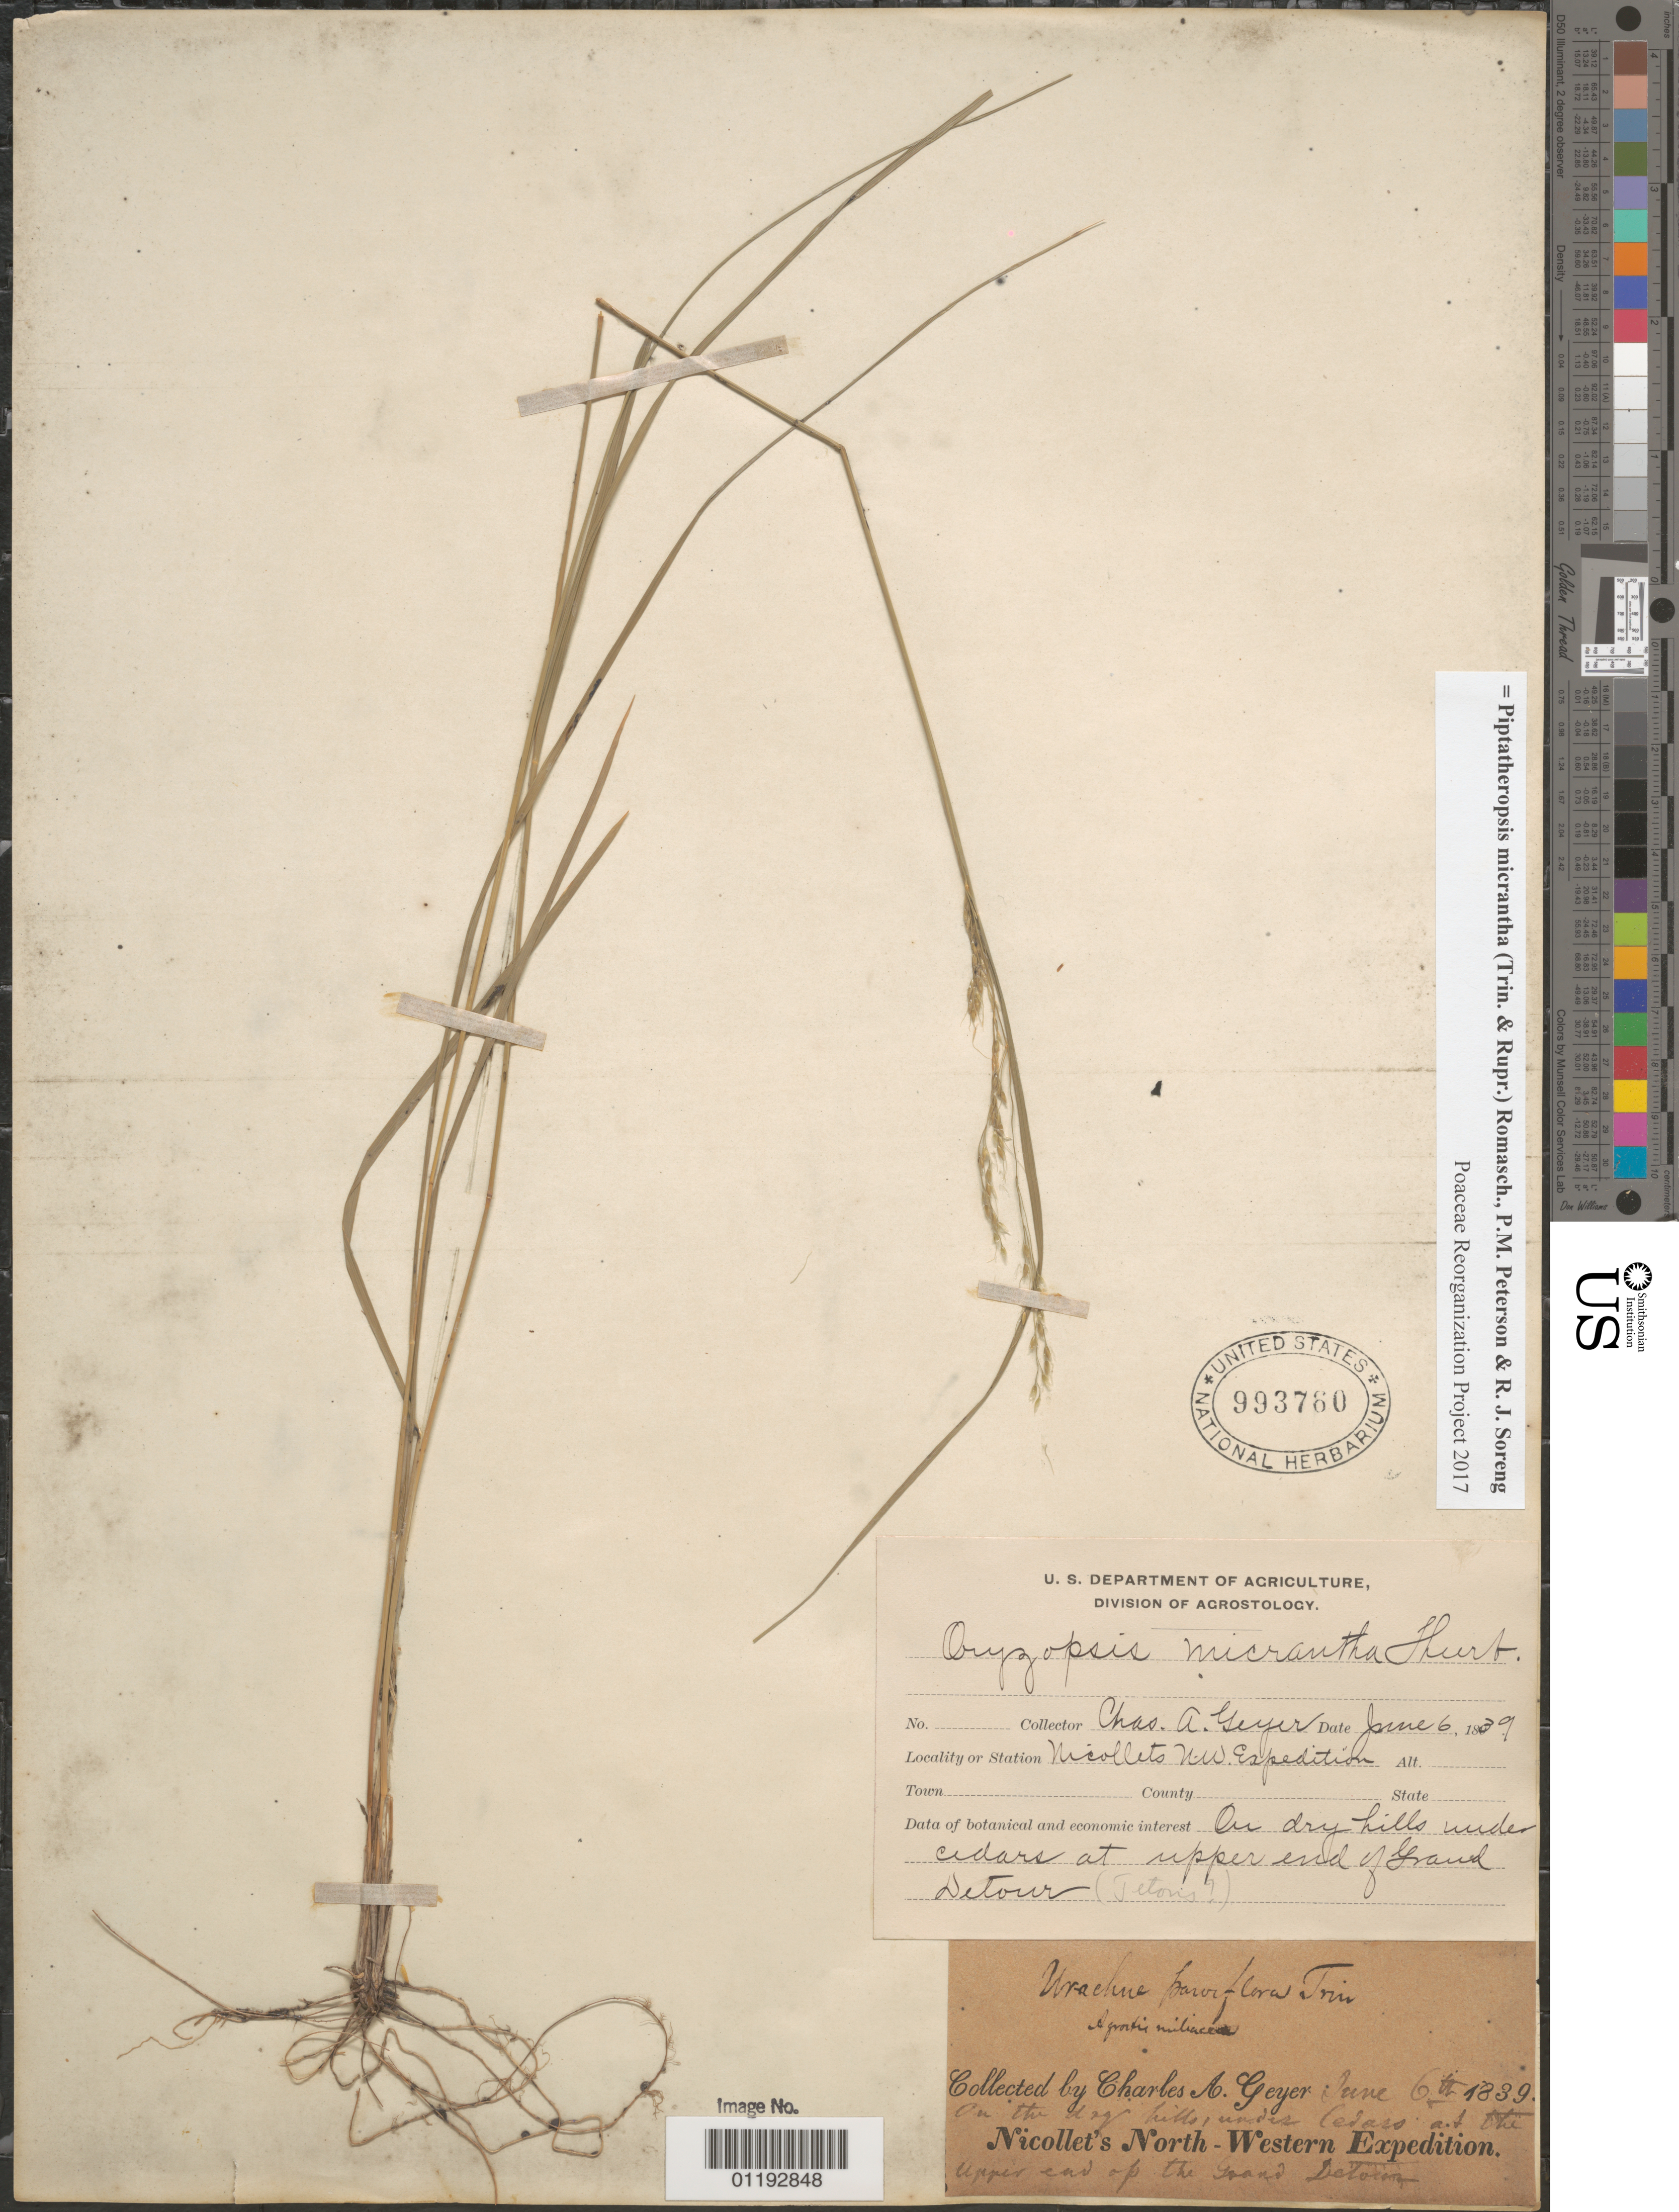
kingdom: Plantae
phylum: Tracheophyta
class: Liliopsida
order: Poales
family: Poaceae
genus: Piptatheropsis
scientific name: Piptatheropsis micrantha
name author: (Trin. & Rupr.) Romasch.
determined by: Poaceae Reorganization Project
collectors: C. A. Geyer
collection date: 1839-06-06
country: United States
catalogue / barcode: US 993760